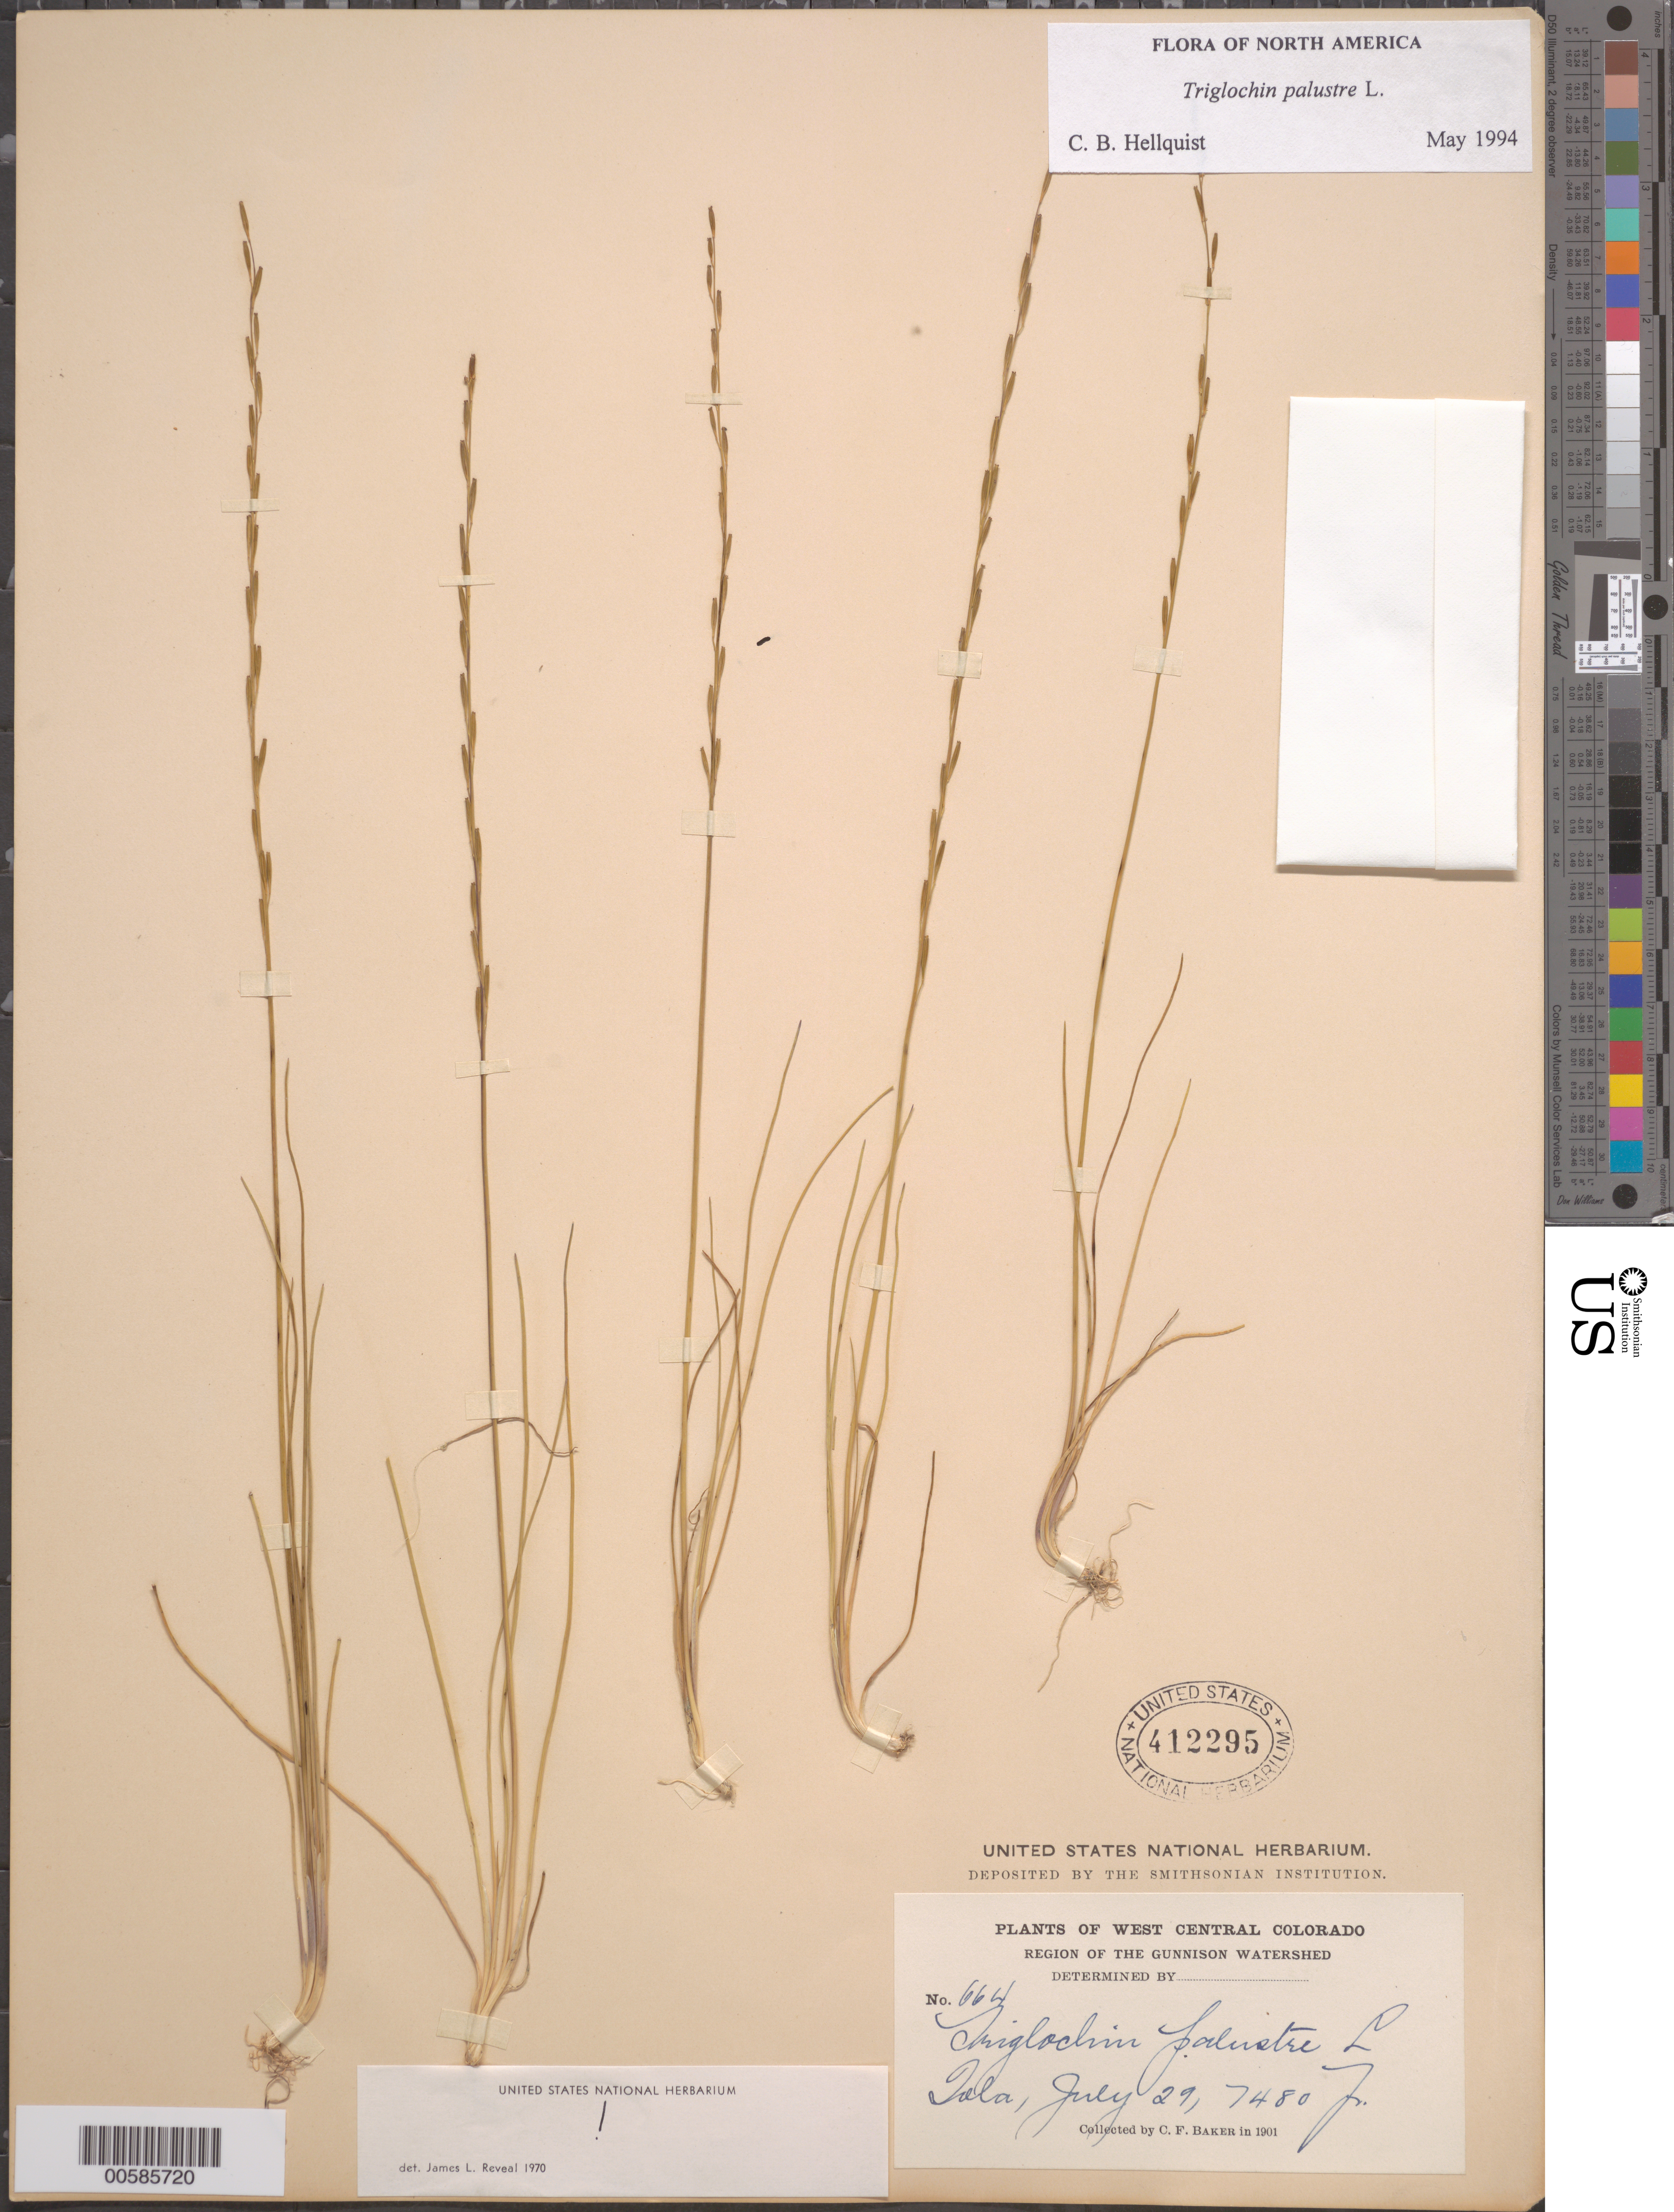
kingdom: Plantae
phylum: Tracheophyta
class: Liliopsida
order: Alismatales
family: Juncaginaceae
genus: Triglochin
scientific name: Triglochin palustris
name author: L.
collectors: C. F. Baker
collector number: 664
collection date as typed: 29 Jul 1901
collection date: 1901-07-29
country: United States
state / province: Colorado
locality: Tula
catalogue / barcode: US 412295